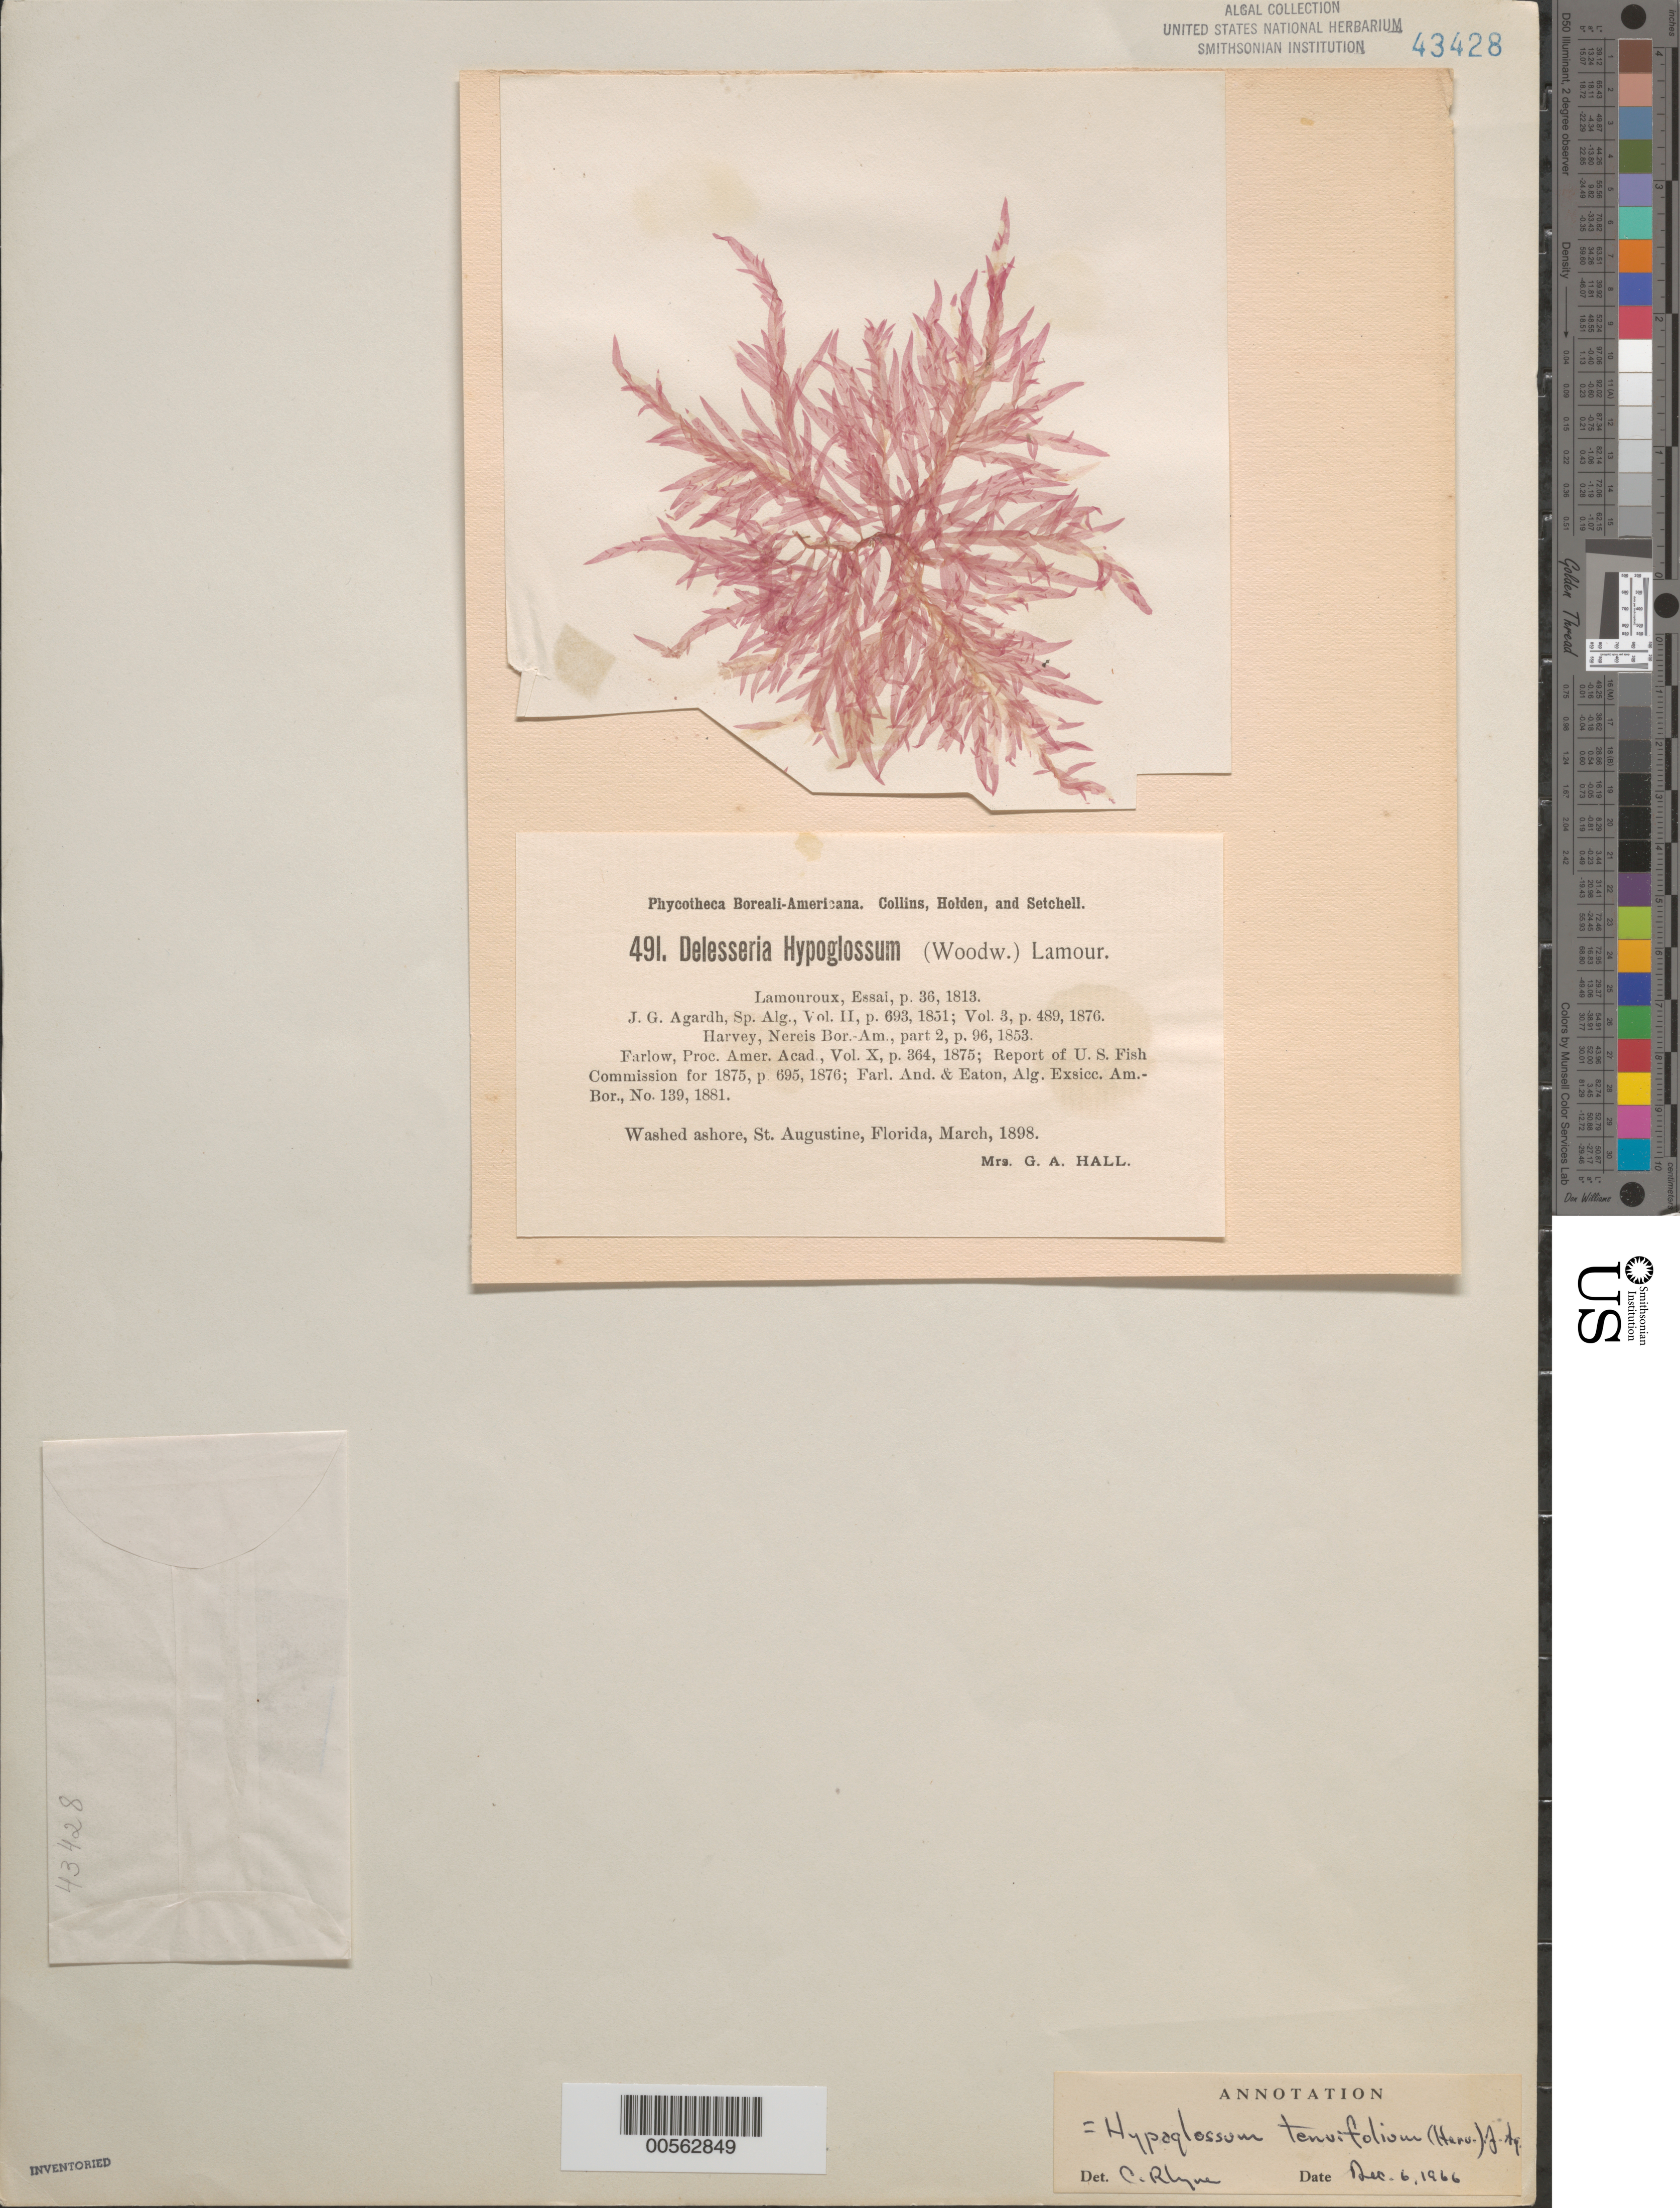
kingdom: Plantae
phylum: Rhodophyta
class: Florideophyceae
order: Ceramiales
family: Delesseriaceae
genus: Hypoglossum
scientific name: Hypoglossum tenuifolium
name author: (Harv.) J. Agardh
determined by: Rhyne, C. F.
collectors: Mrs. Hall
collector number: PB-A 491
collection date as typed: Mar 1898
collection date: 1898-03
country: United States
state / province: Florida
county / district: Saint Johns County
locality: St. Augustine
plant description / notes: Collins, Holden & Setchell, Phycotheca Boreali-Americana, as Delesseria hypoglossum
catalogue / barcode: US 43428